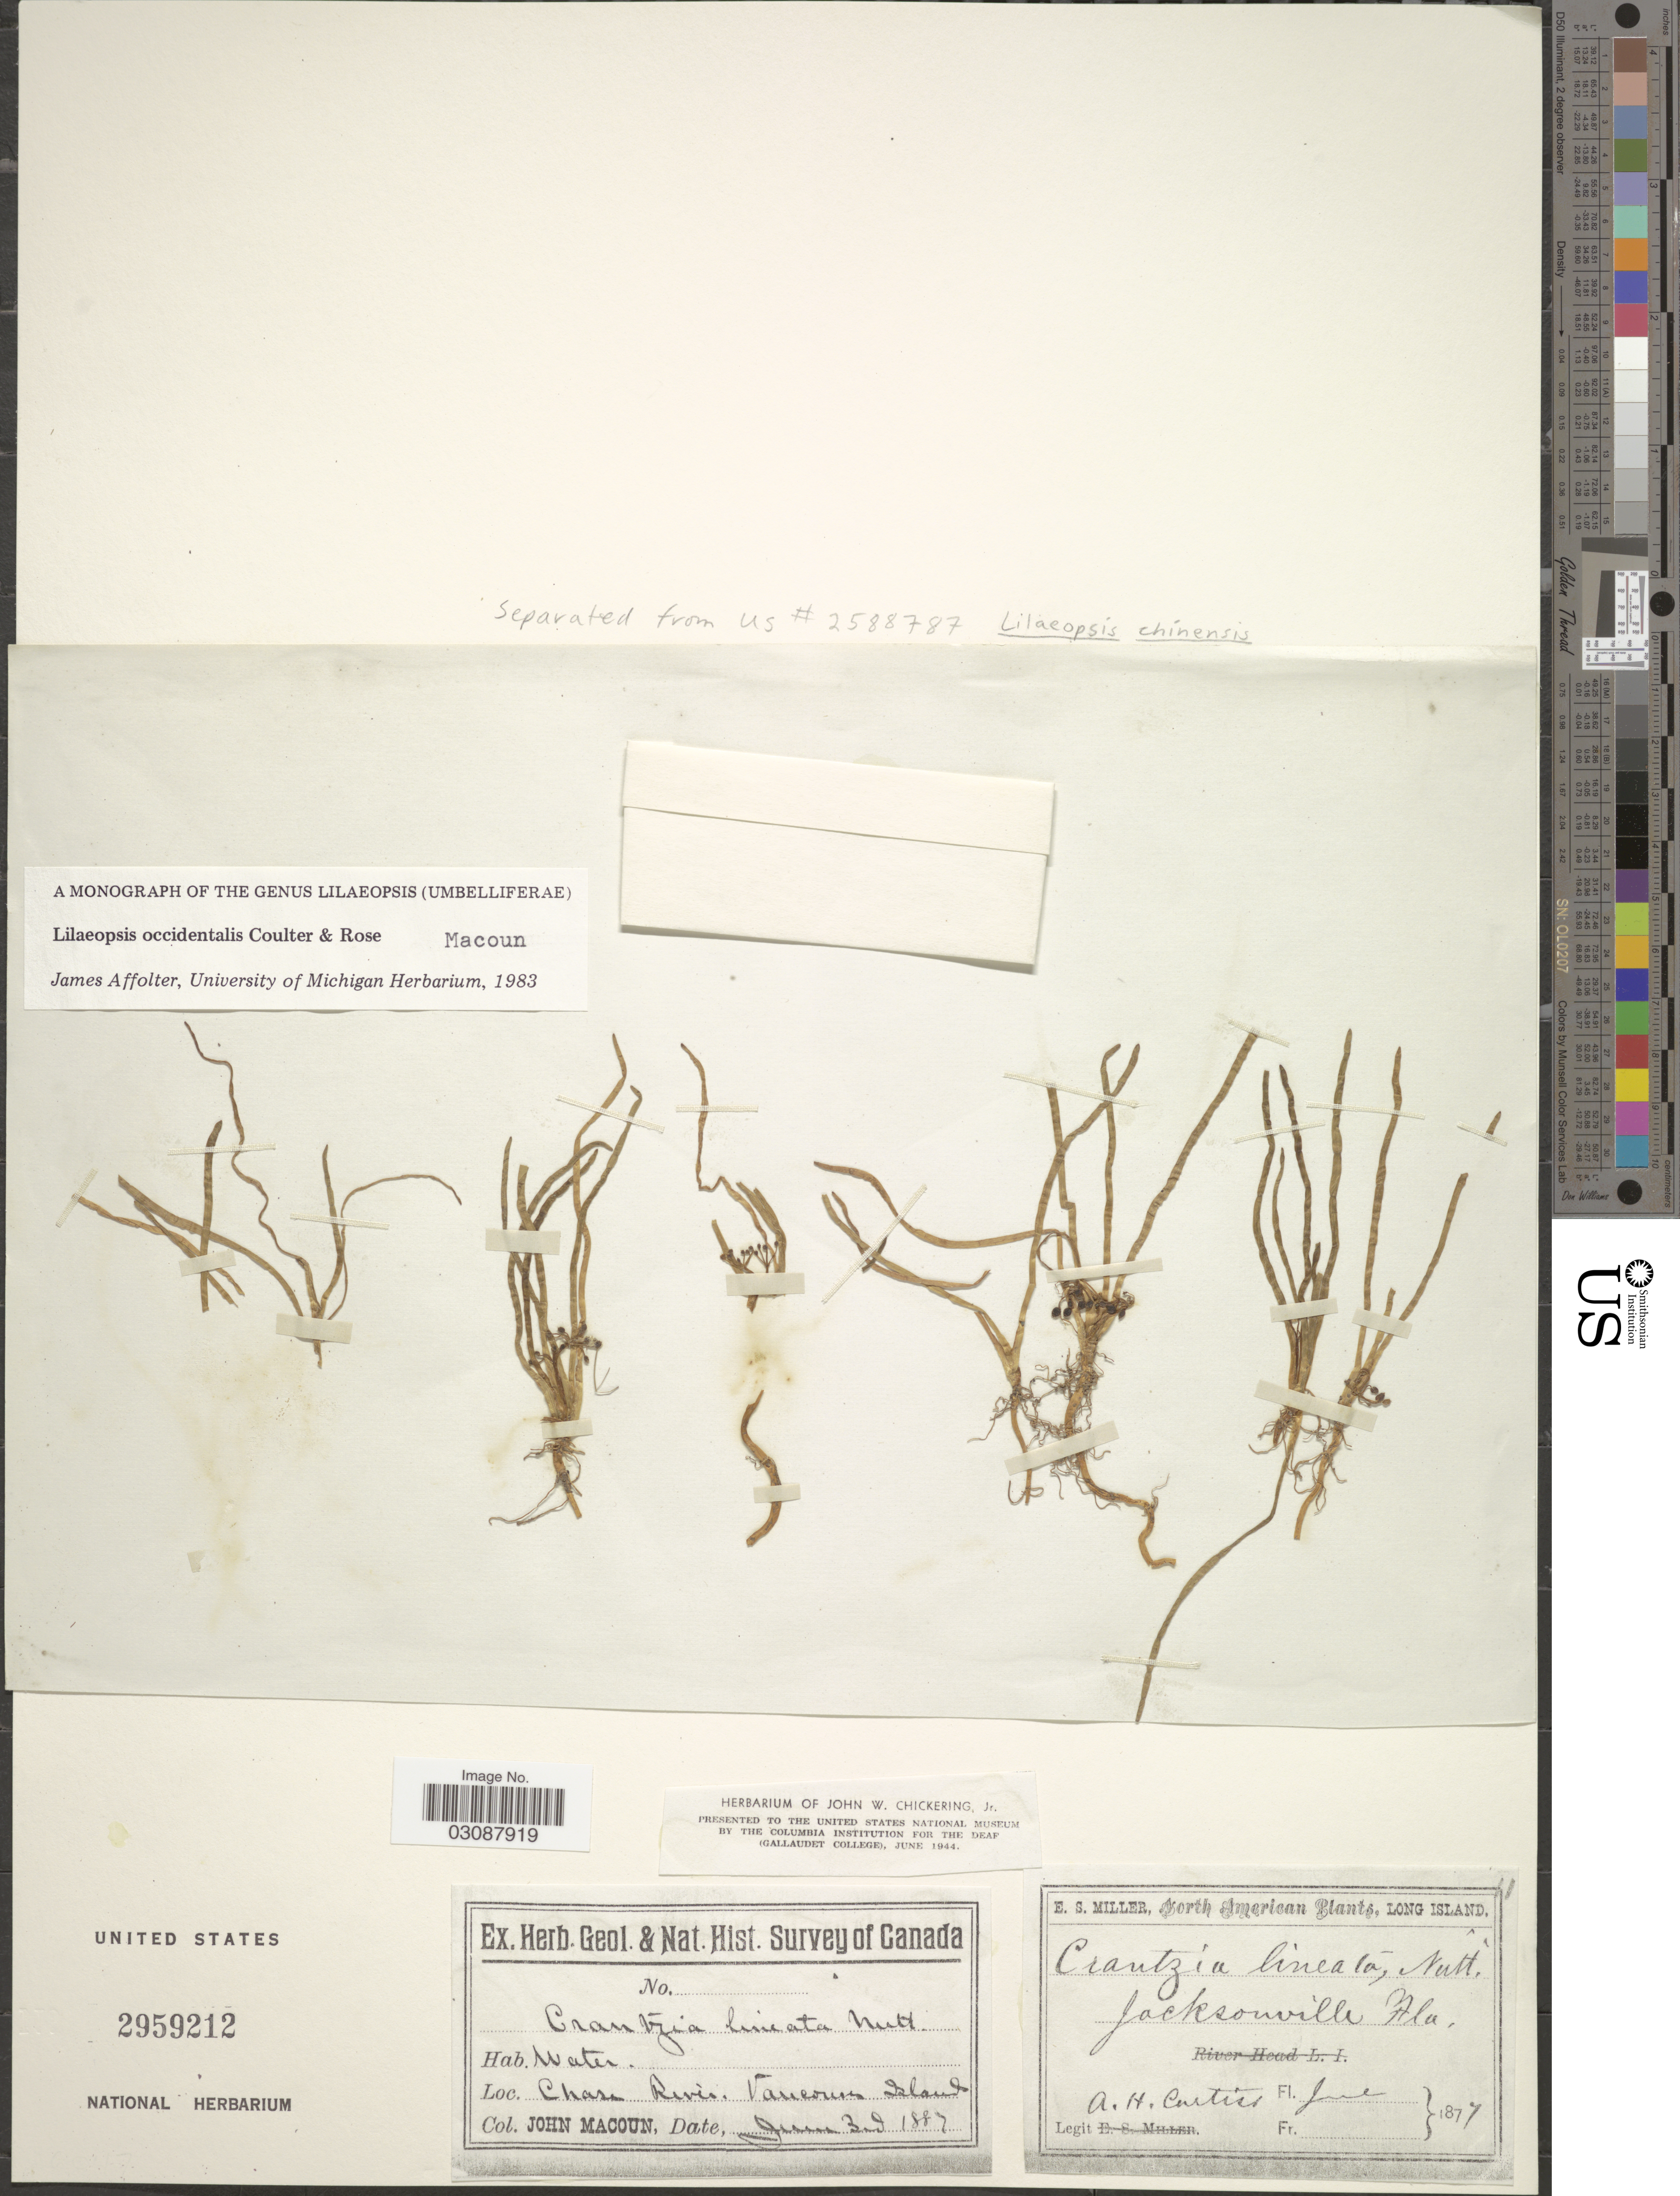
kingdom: Plantae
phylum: Tracheophyta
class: Magnoliopsida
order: Apiales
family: Apiaceae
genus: Lilaeopsis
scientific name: Lilaeopsis occidentalis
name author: J.M. Coult. & Rose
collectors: J. Macoun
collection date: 1887-06-03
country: Canada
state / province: British Columbia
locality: Chase River. Vancouver Island.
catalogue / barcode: US 2959212